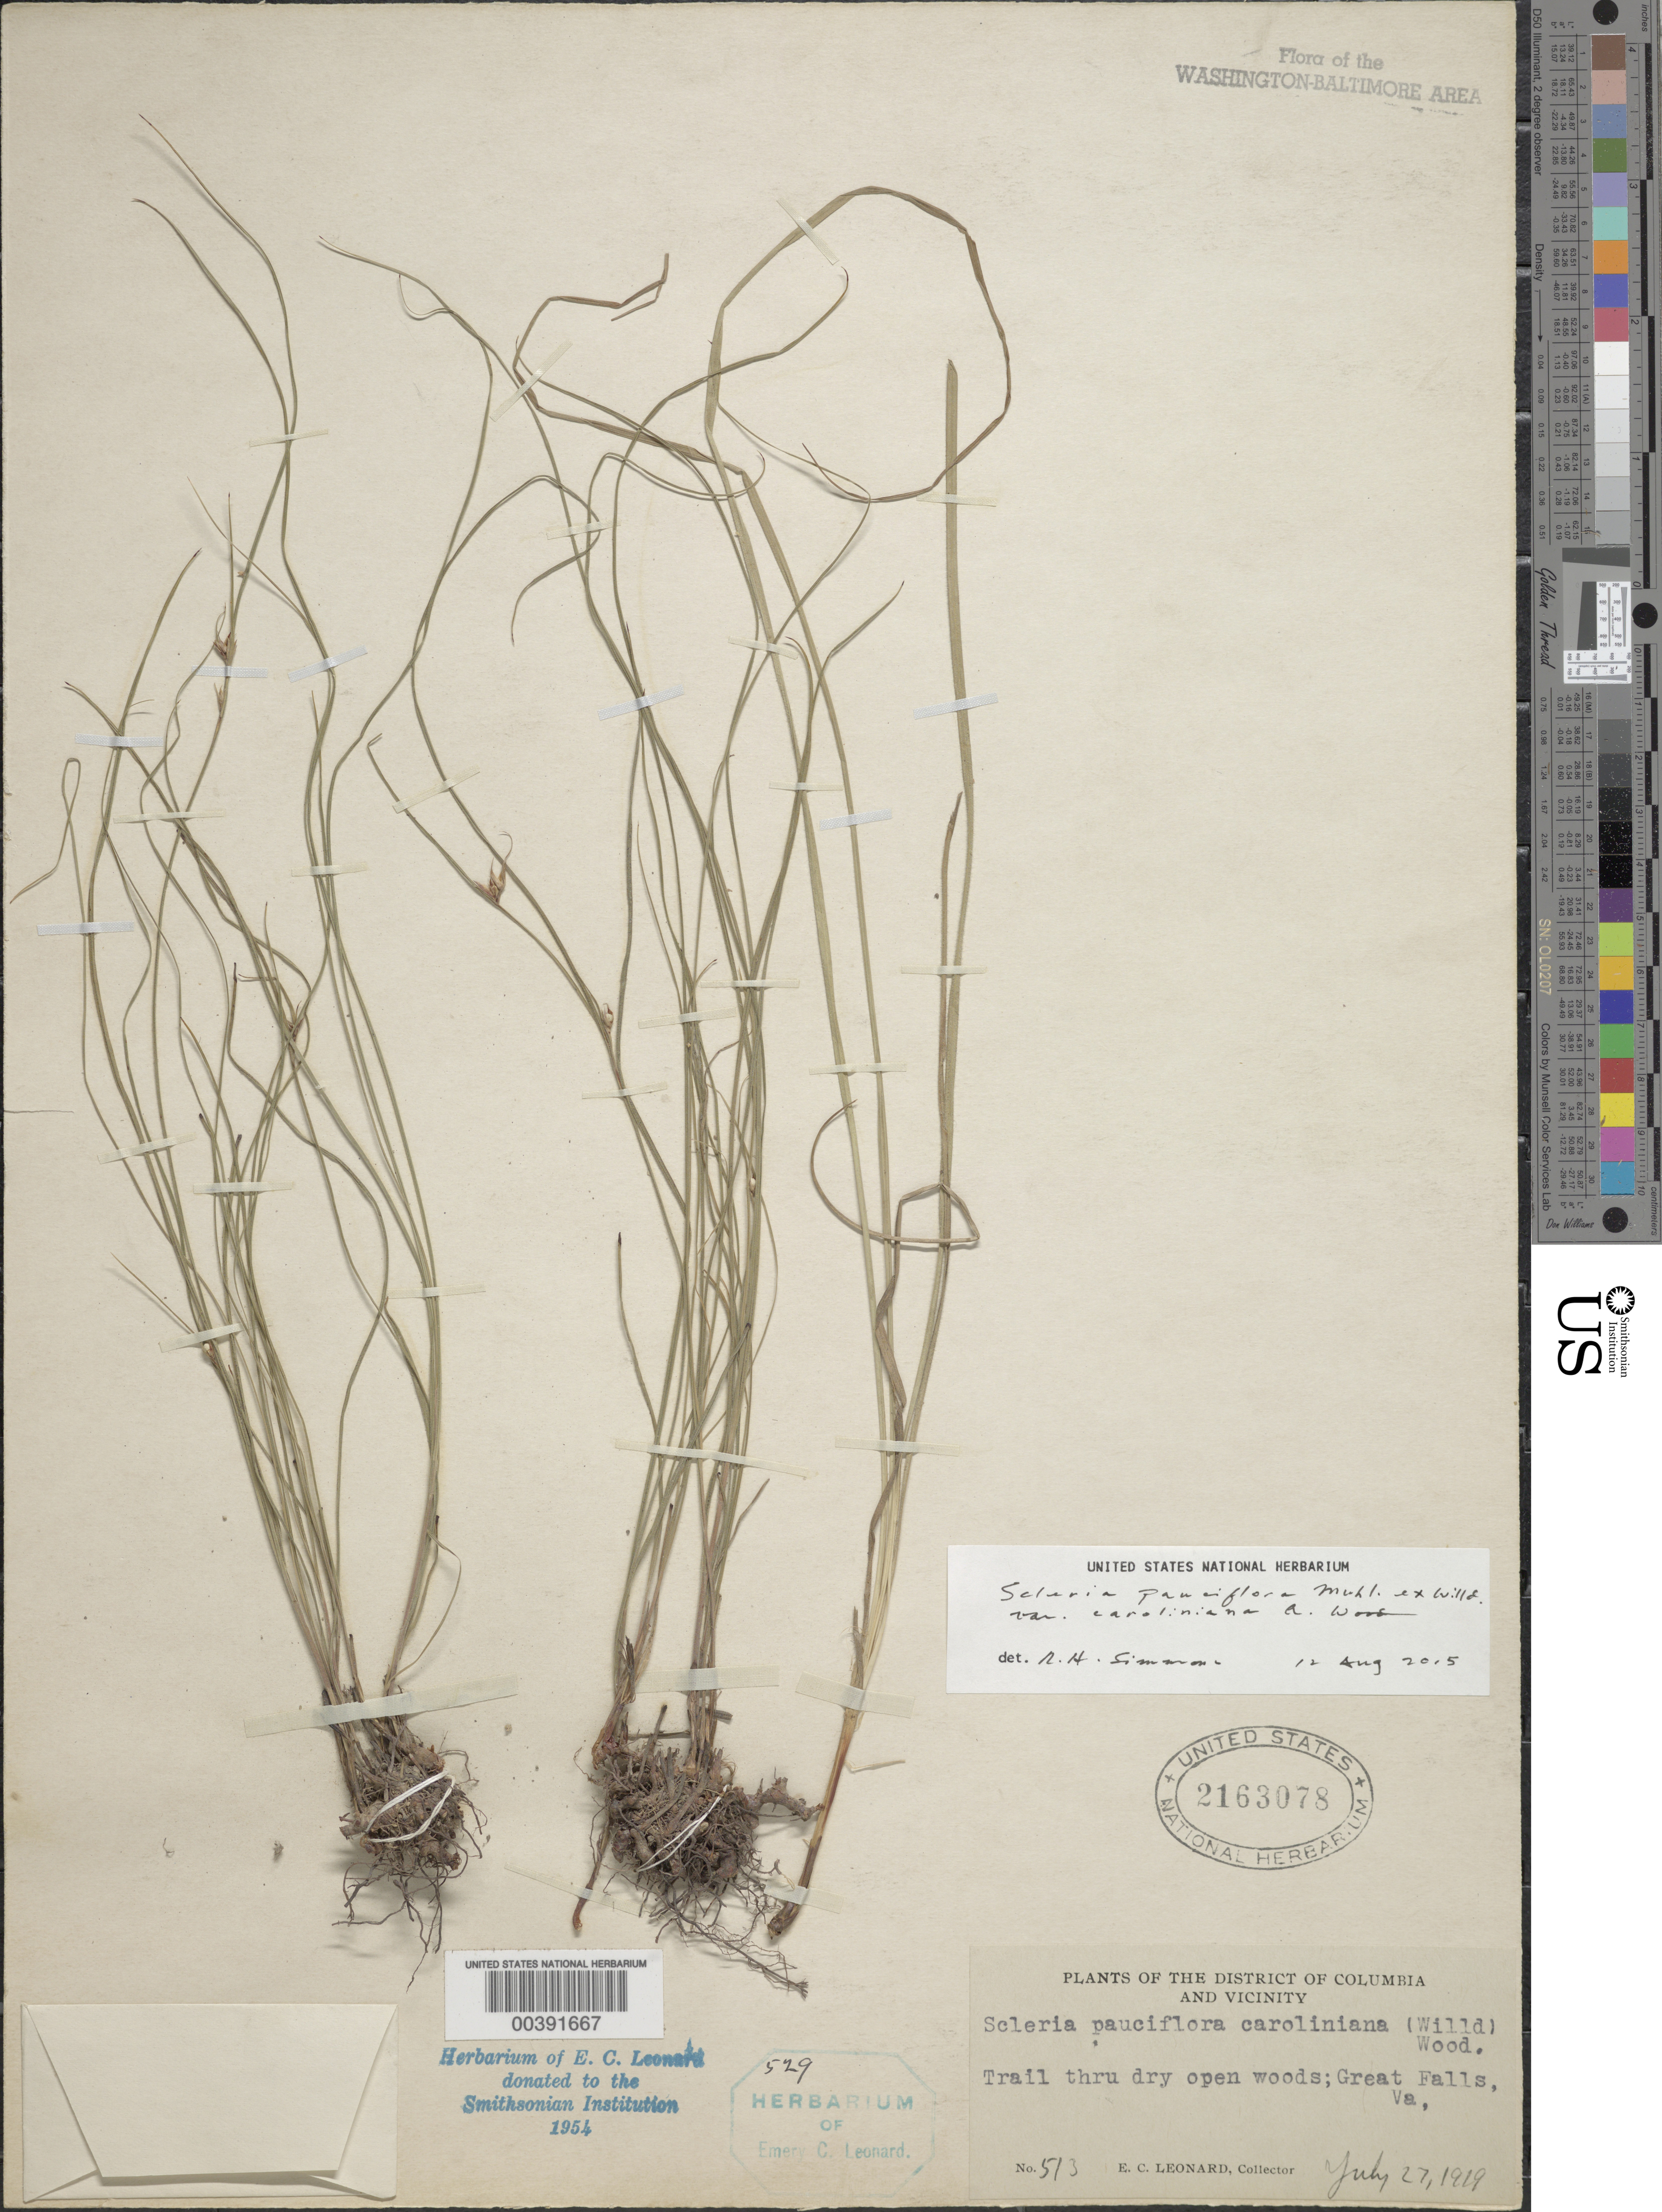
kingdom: Plantae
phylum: Tracheophyta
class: Liliopsida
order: Poales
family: Cyperaceae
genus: Scleria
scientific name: Scleria pauciflora var. caroliniana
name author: (Willd.) Alph. Wood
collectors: E. C. Leonard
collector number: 513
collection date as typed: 27 Jul 1919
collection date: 1919-07-27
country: United States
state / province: Virginia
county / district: Fairfax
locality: Great Falls C. & O. Canal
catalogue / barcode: US 2163078